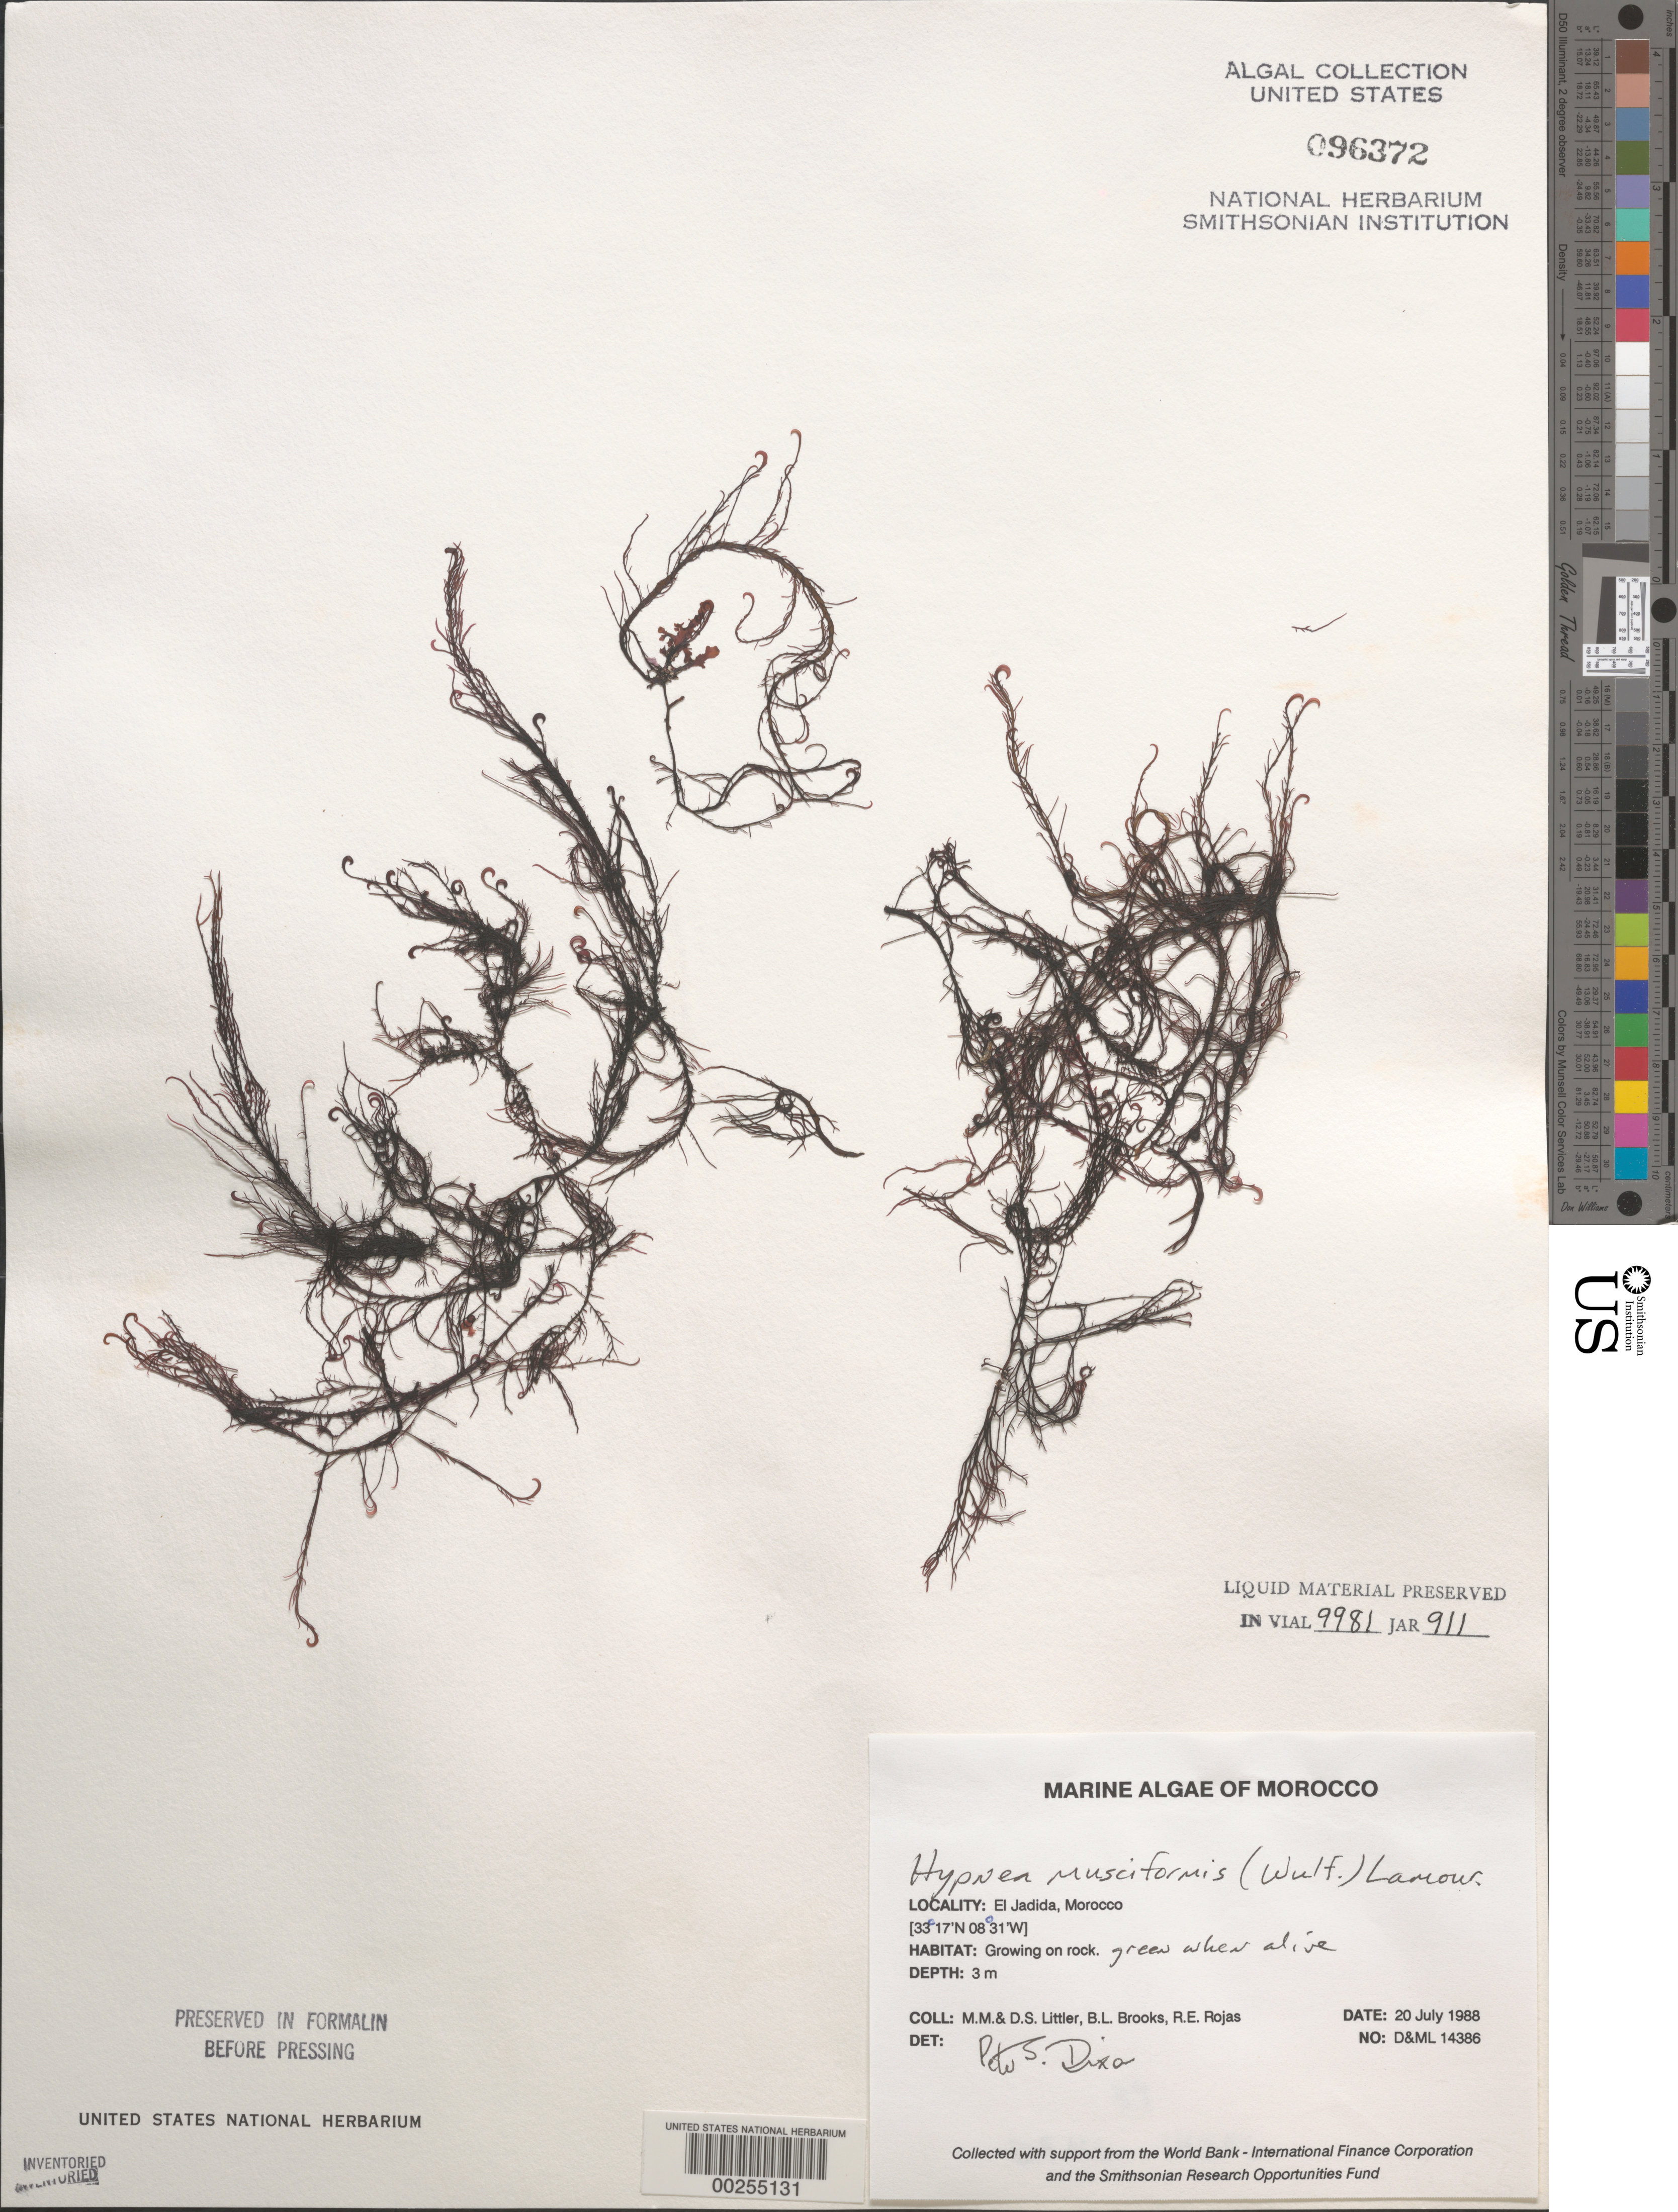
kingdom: Plantae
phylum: Rhodophyta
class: Florideophyceae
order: Gigartinales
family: Cystocloniaceae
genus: Hypnea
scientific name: Hypnea musciformis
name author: (Wulfen) J.V.Lamouroux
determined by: Dixon, P. S.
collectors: M. M. Littler, D. S. Littler, B. Brooks & R. Rojas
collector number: D&ML 14386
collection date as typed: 20 Jul 1988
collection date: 1988-07-20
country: Morocco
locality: El Jadida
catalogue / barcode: US 96372